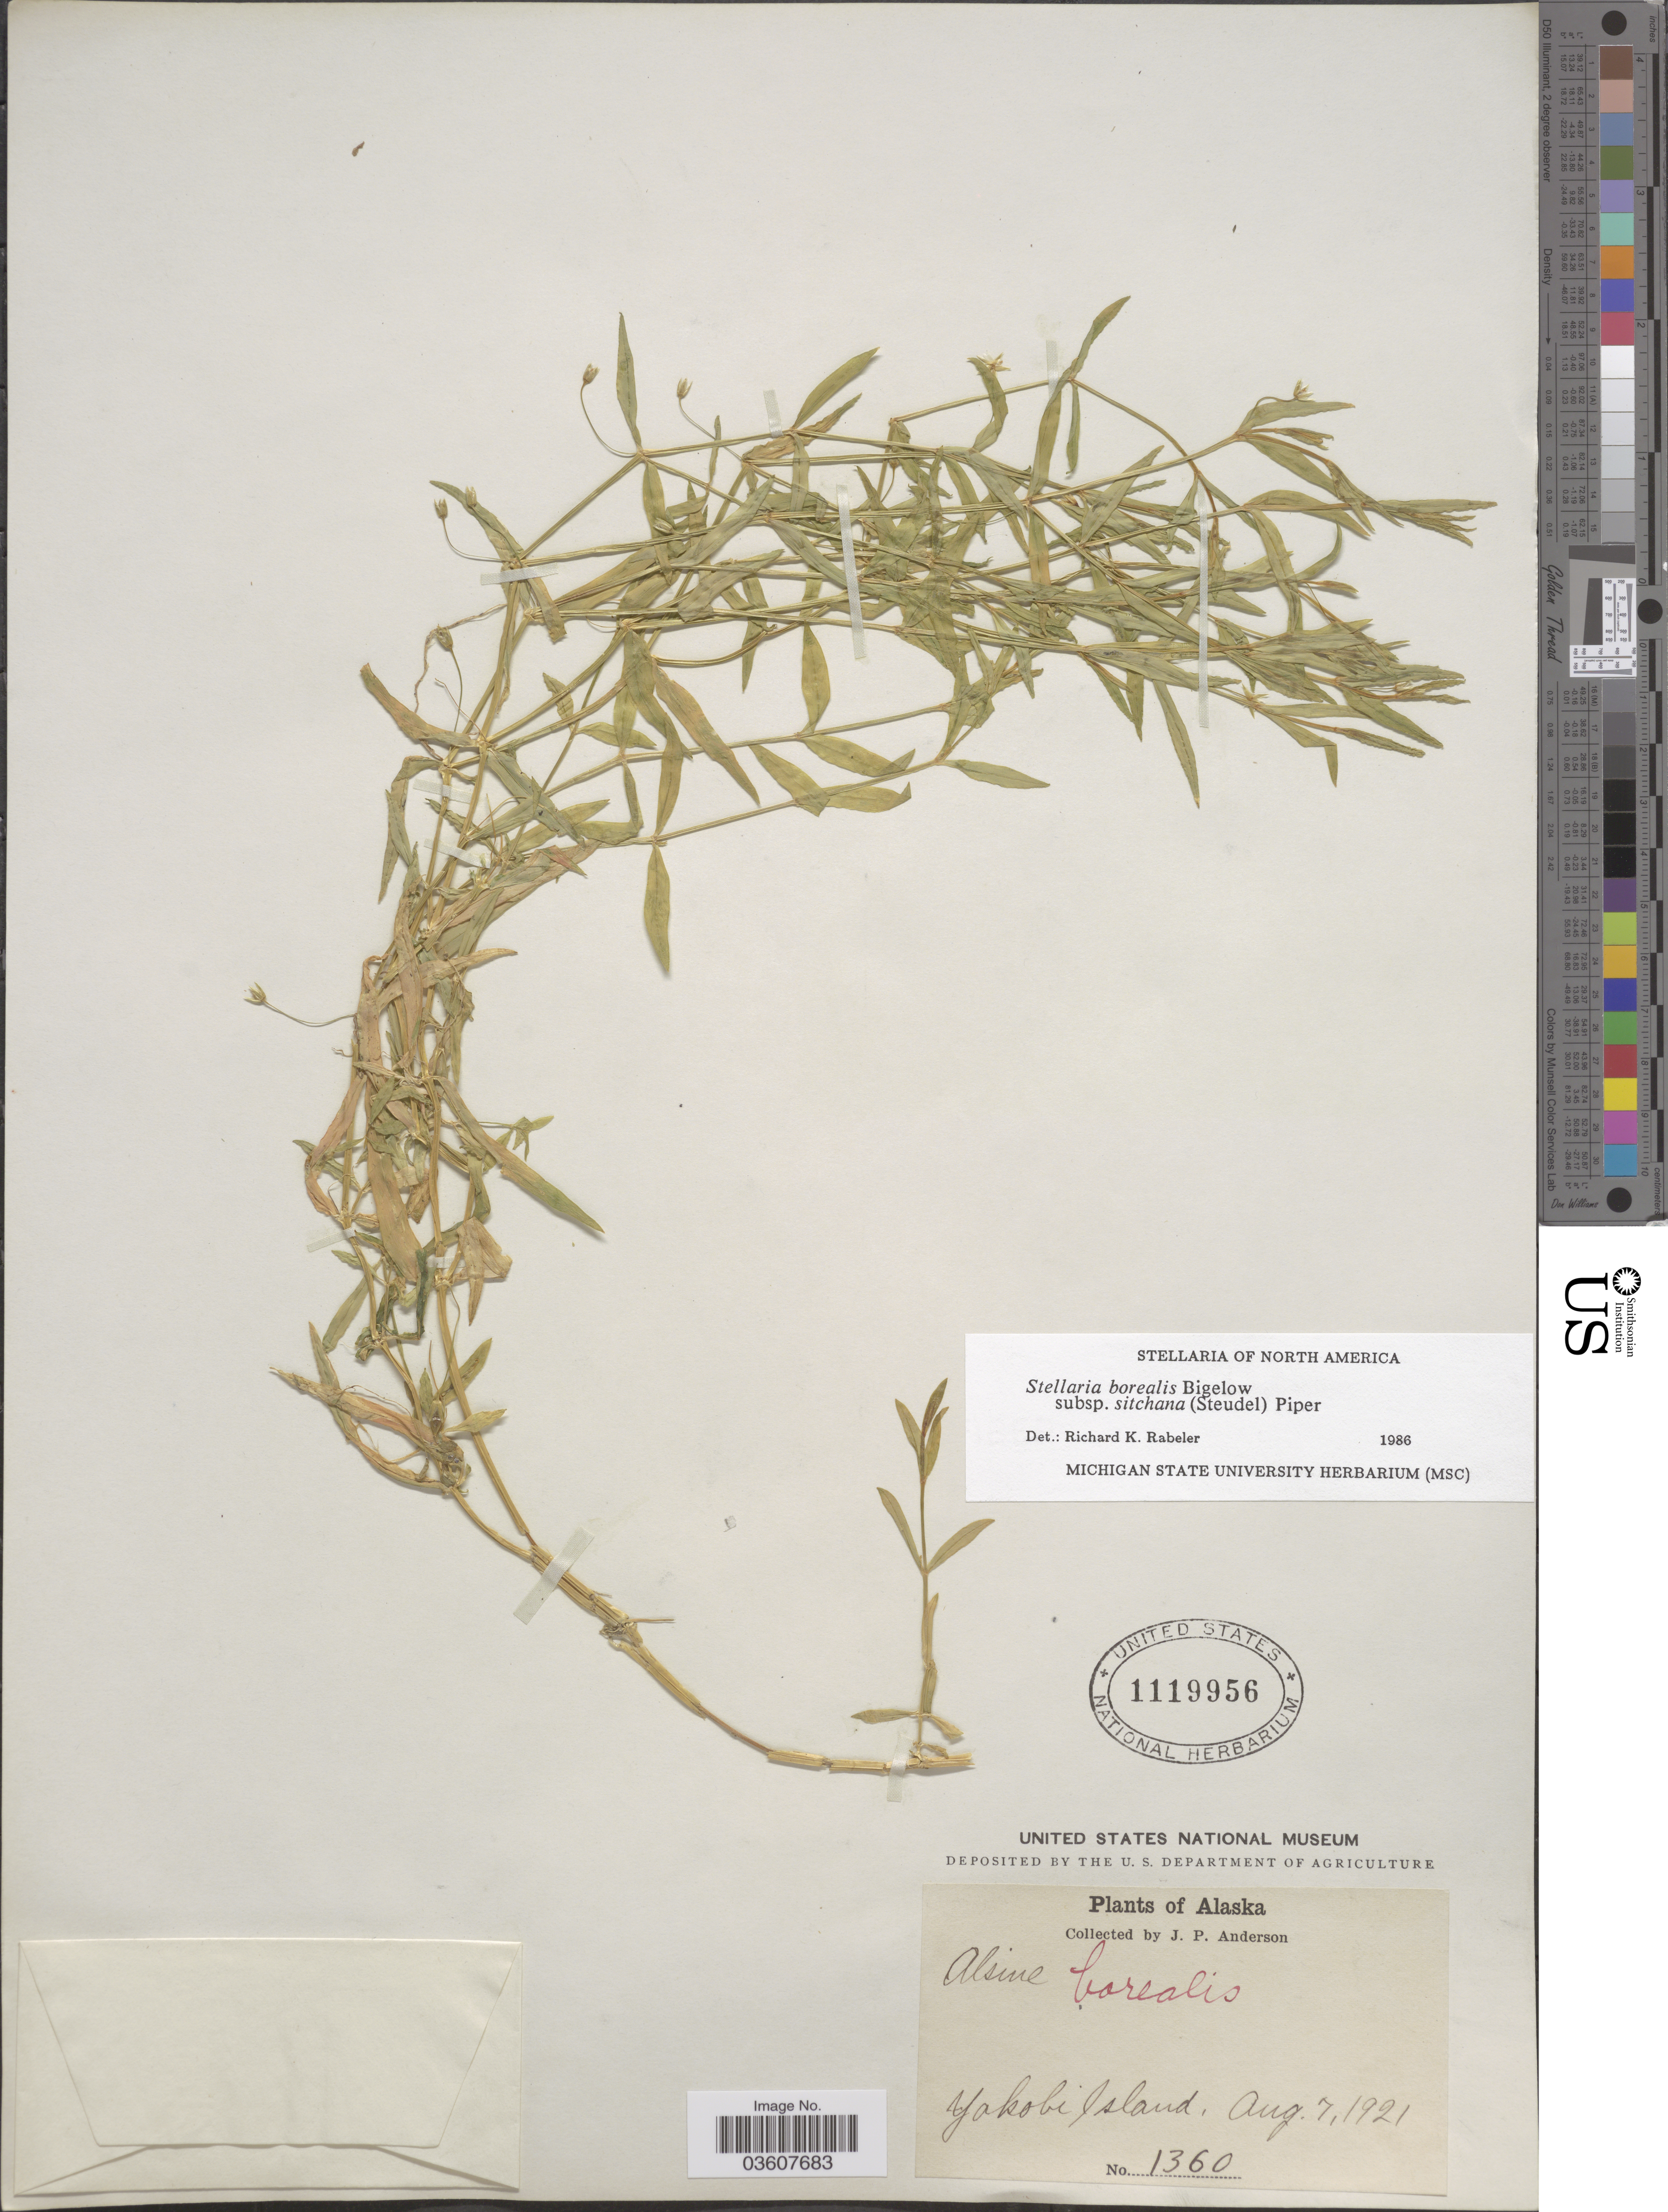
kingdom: Plantae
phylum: Tracheophyta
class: Magnoliopsida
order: Caryophyllales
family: Caryophyllaceae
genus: Stellaria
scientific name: Stellaria borealis subsp. sitchana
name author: (Steud.) Piper & Beattie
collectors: J. P. Anderson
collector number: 1360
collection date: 1921-08-07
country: United States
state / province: Alaska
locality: Yakobi Island.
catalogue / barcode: US 1119956